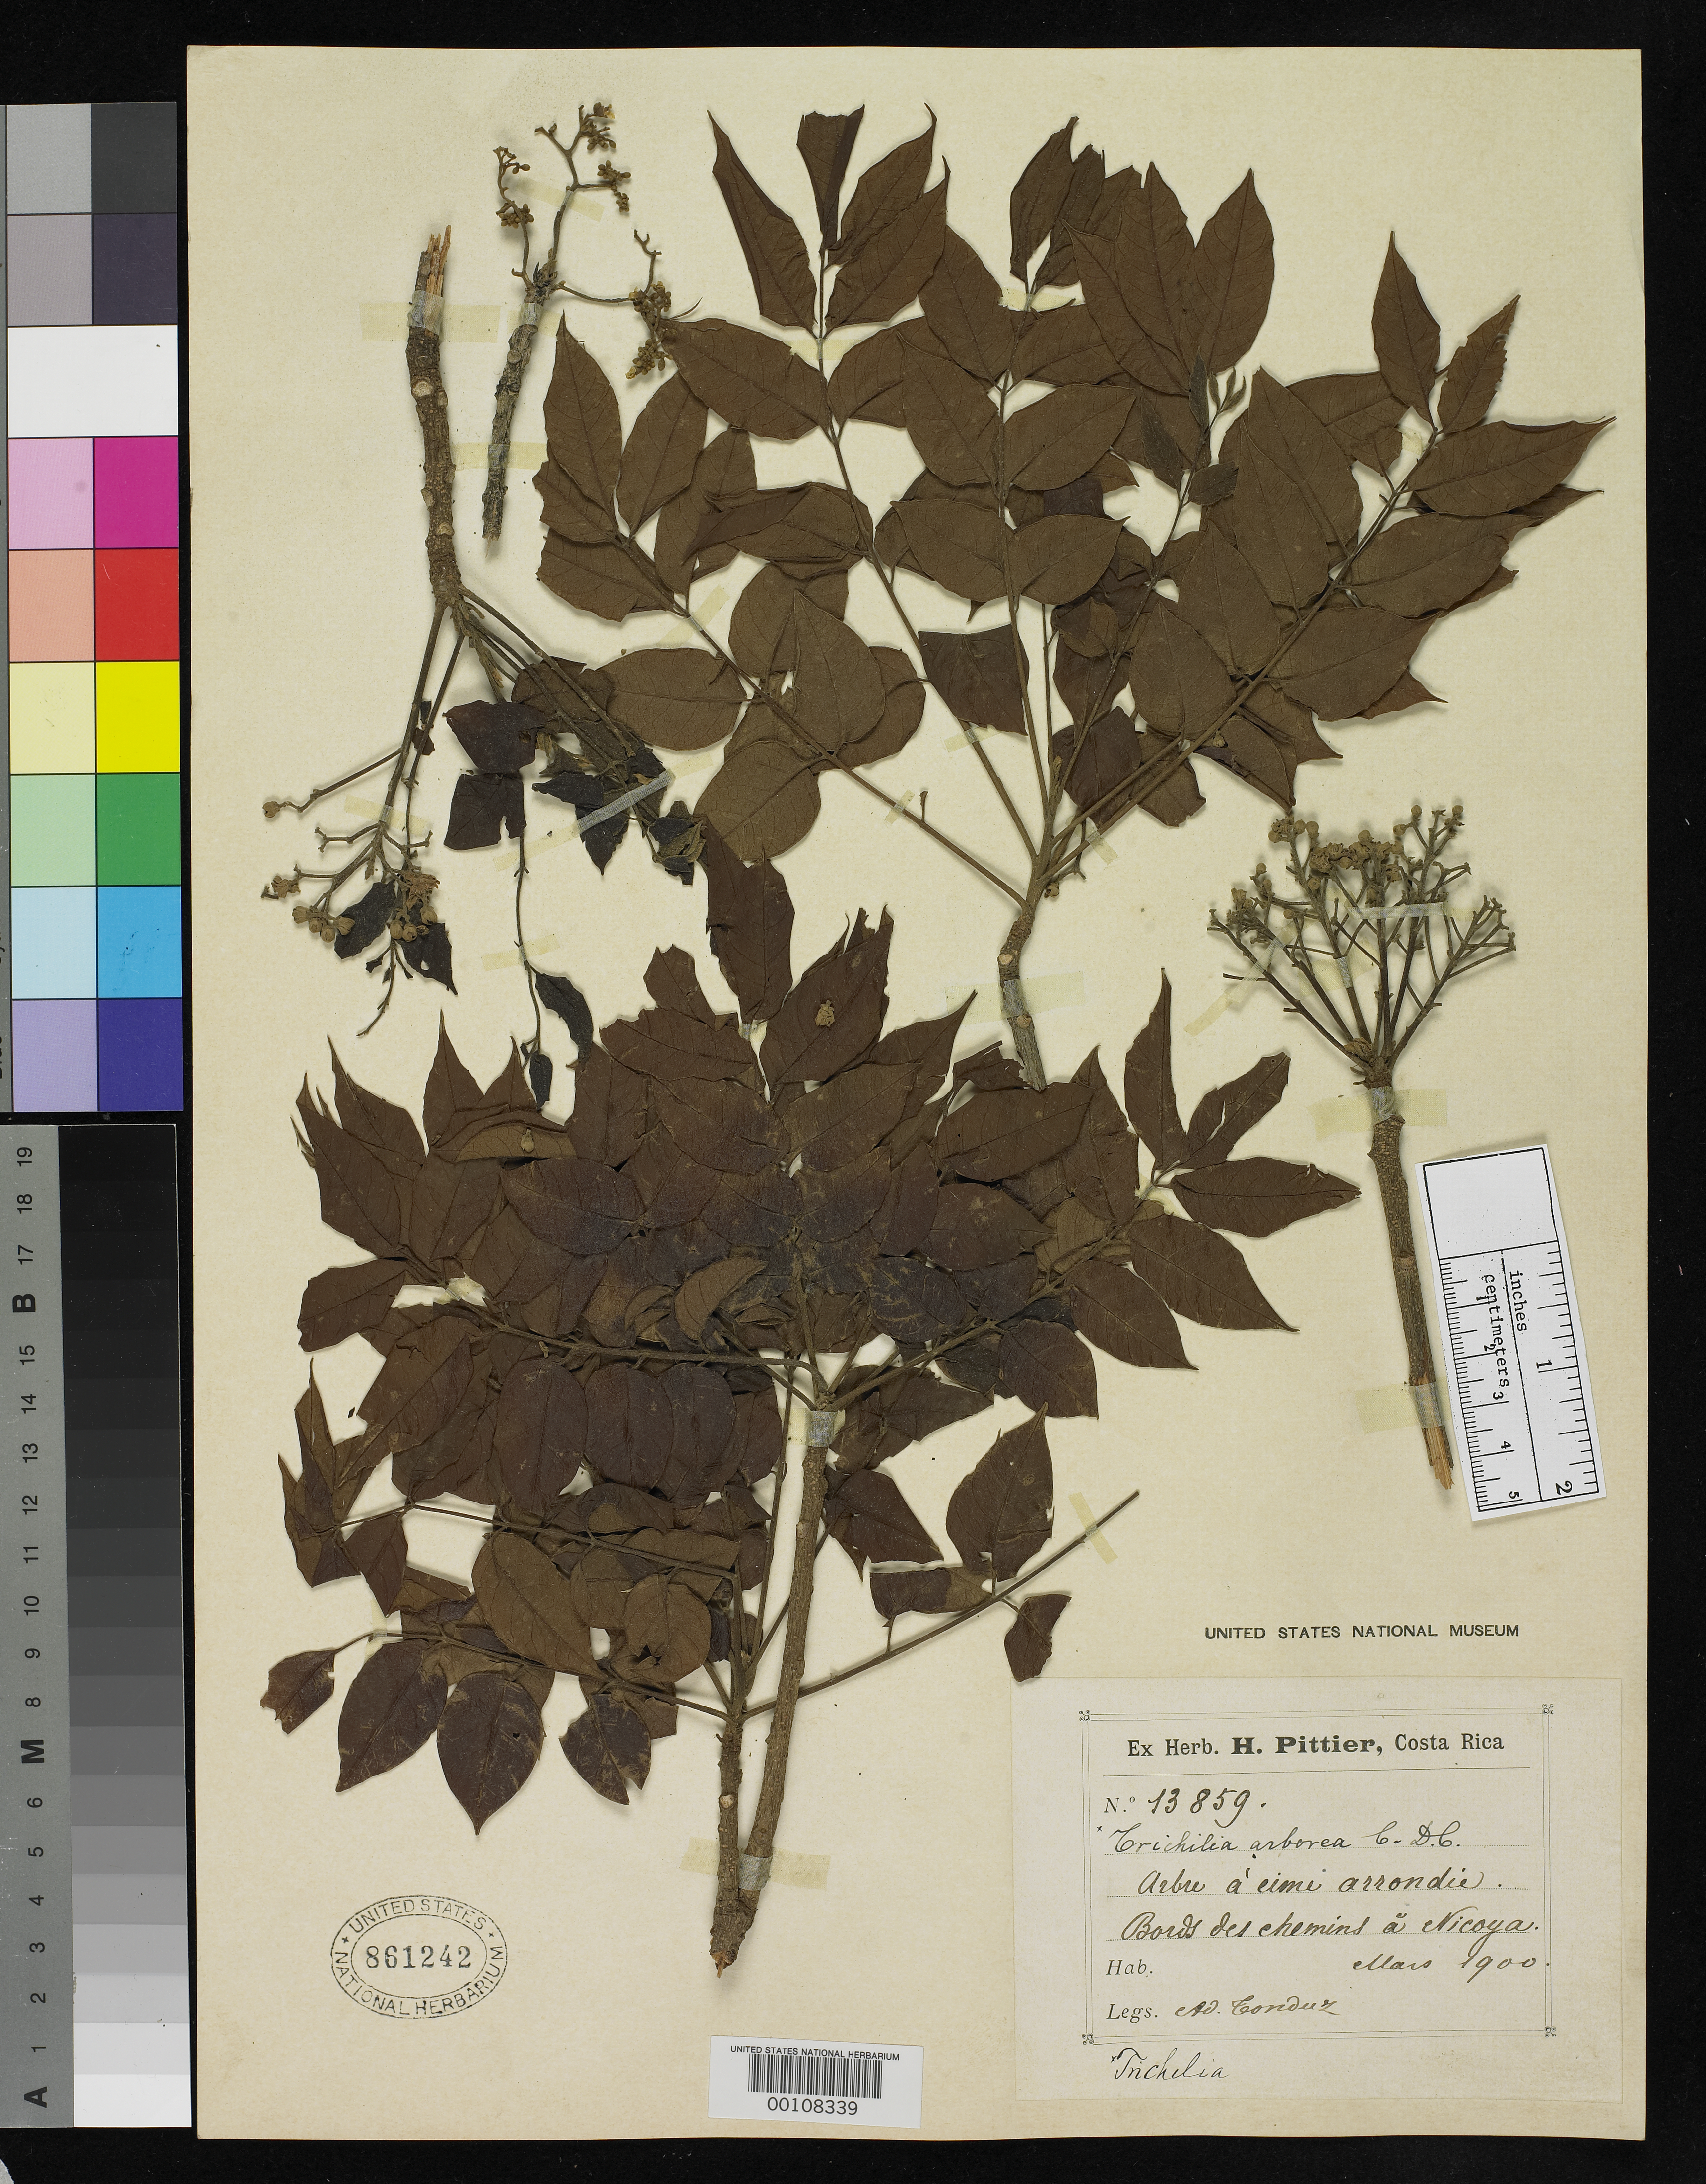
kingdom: Plantae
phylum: Tracheophyta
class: Magnoliopsida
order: Sapindales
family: Meliaceae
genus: Trichilia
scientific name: Trichilia arborea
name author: C. DC.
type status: Isotype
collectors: A. Tonduz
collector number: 13859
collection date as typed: Mar 1900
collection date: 1900-03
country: Costa Rica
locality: Bords des chemins a Nicoya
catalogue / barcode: US 861242